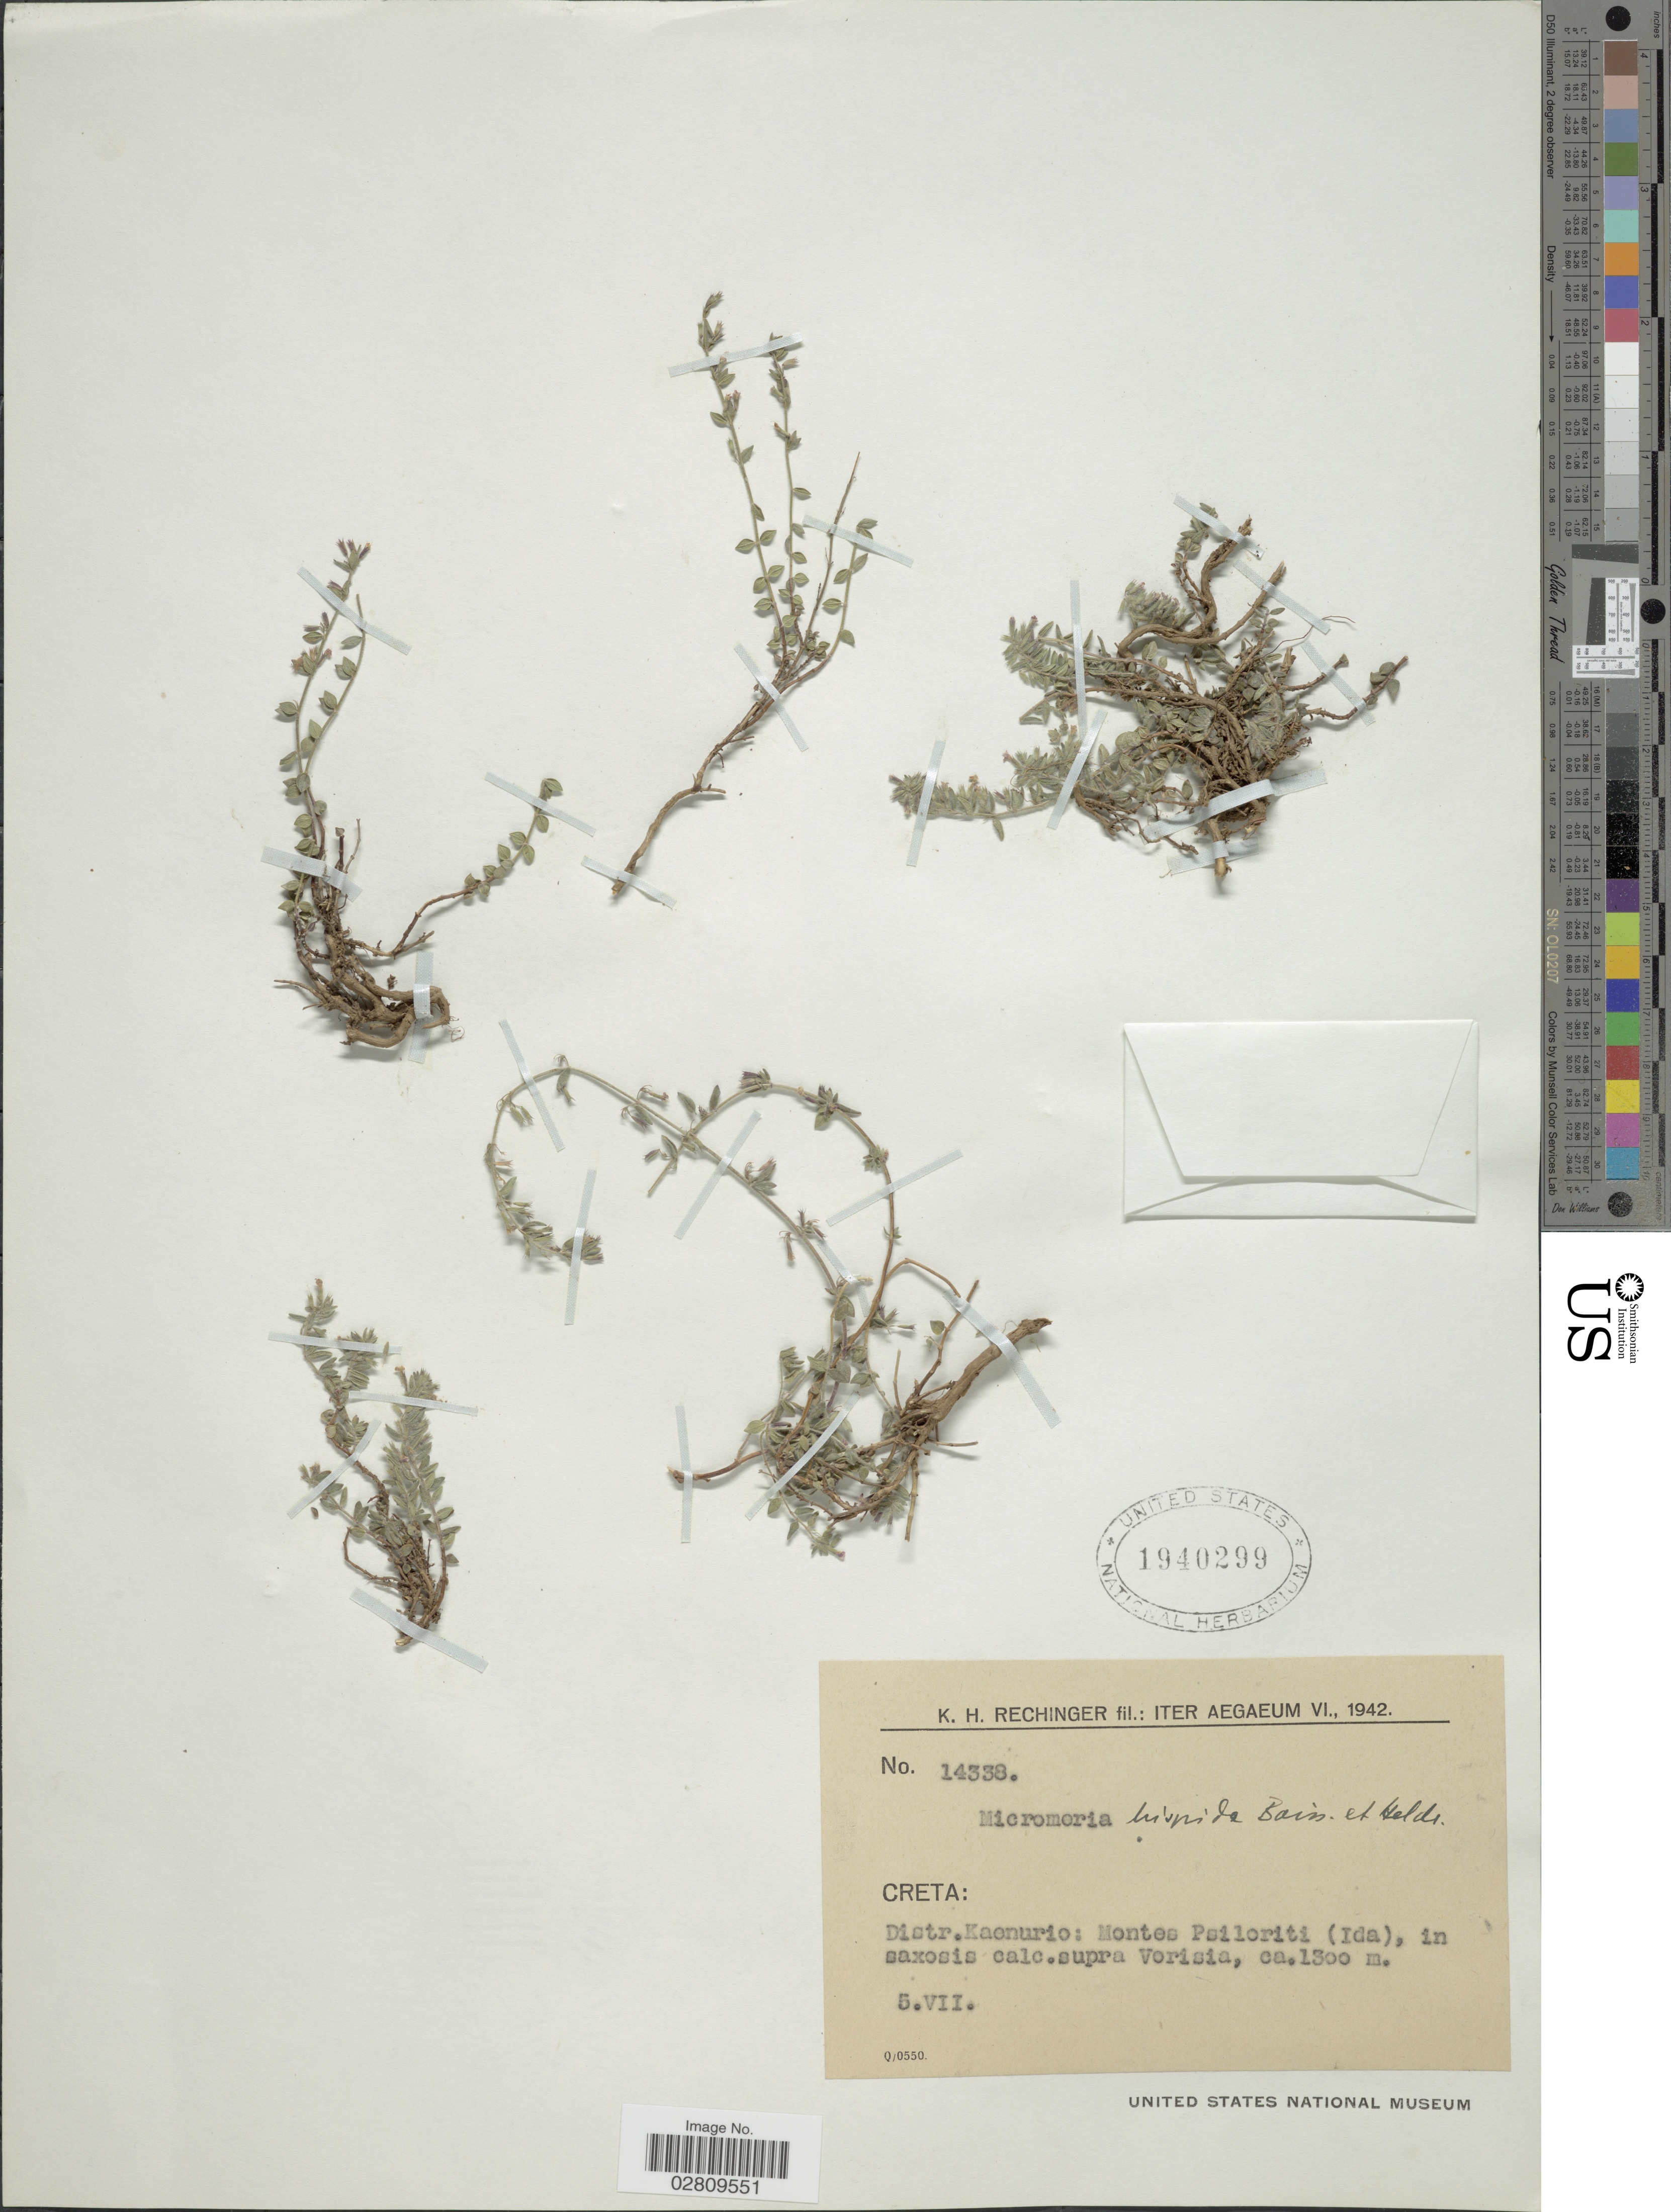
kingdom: Plantae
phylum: Tracheophyta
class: Magnoliopsida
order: Lamiales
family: Lamiaceae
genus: Micromeria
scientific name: Micromeria hispida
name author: Boiss. & Heldr. ex Benth.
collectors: K. H. Rechinger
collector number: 14338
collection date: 1942-07-05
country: Greece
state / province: Crete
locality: Iter Aegaeum. Creta: Distr. Kaenurio: Montes Psiloriti (Ida), in saxosis calc.supra Vorisia.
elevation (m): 1300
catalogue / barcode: US 1940299